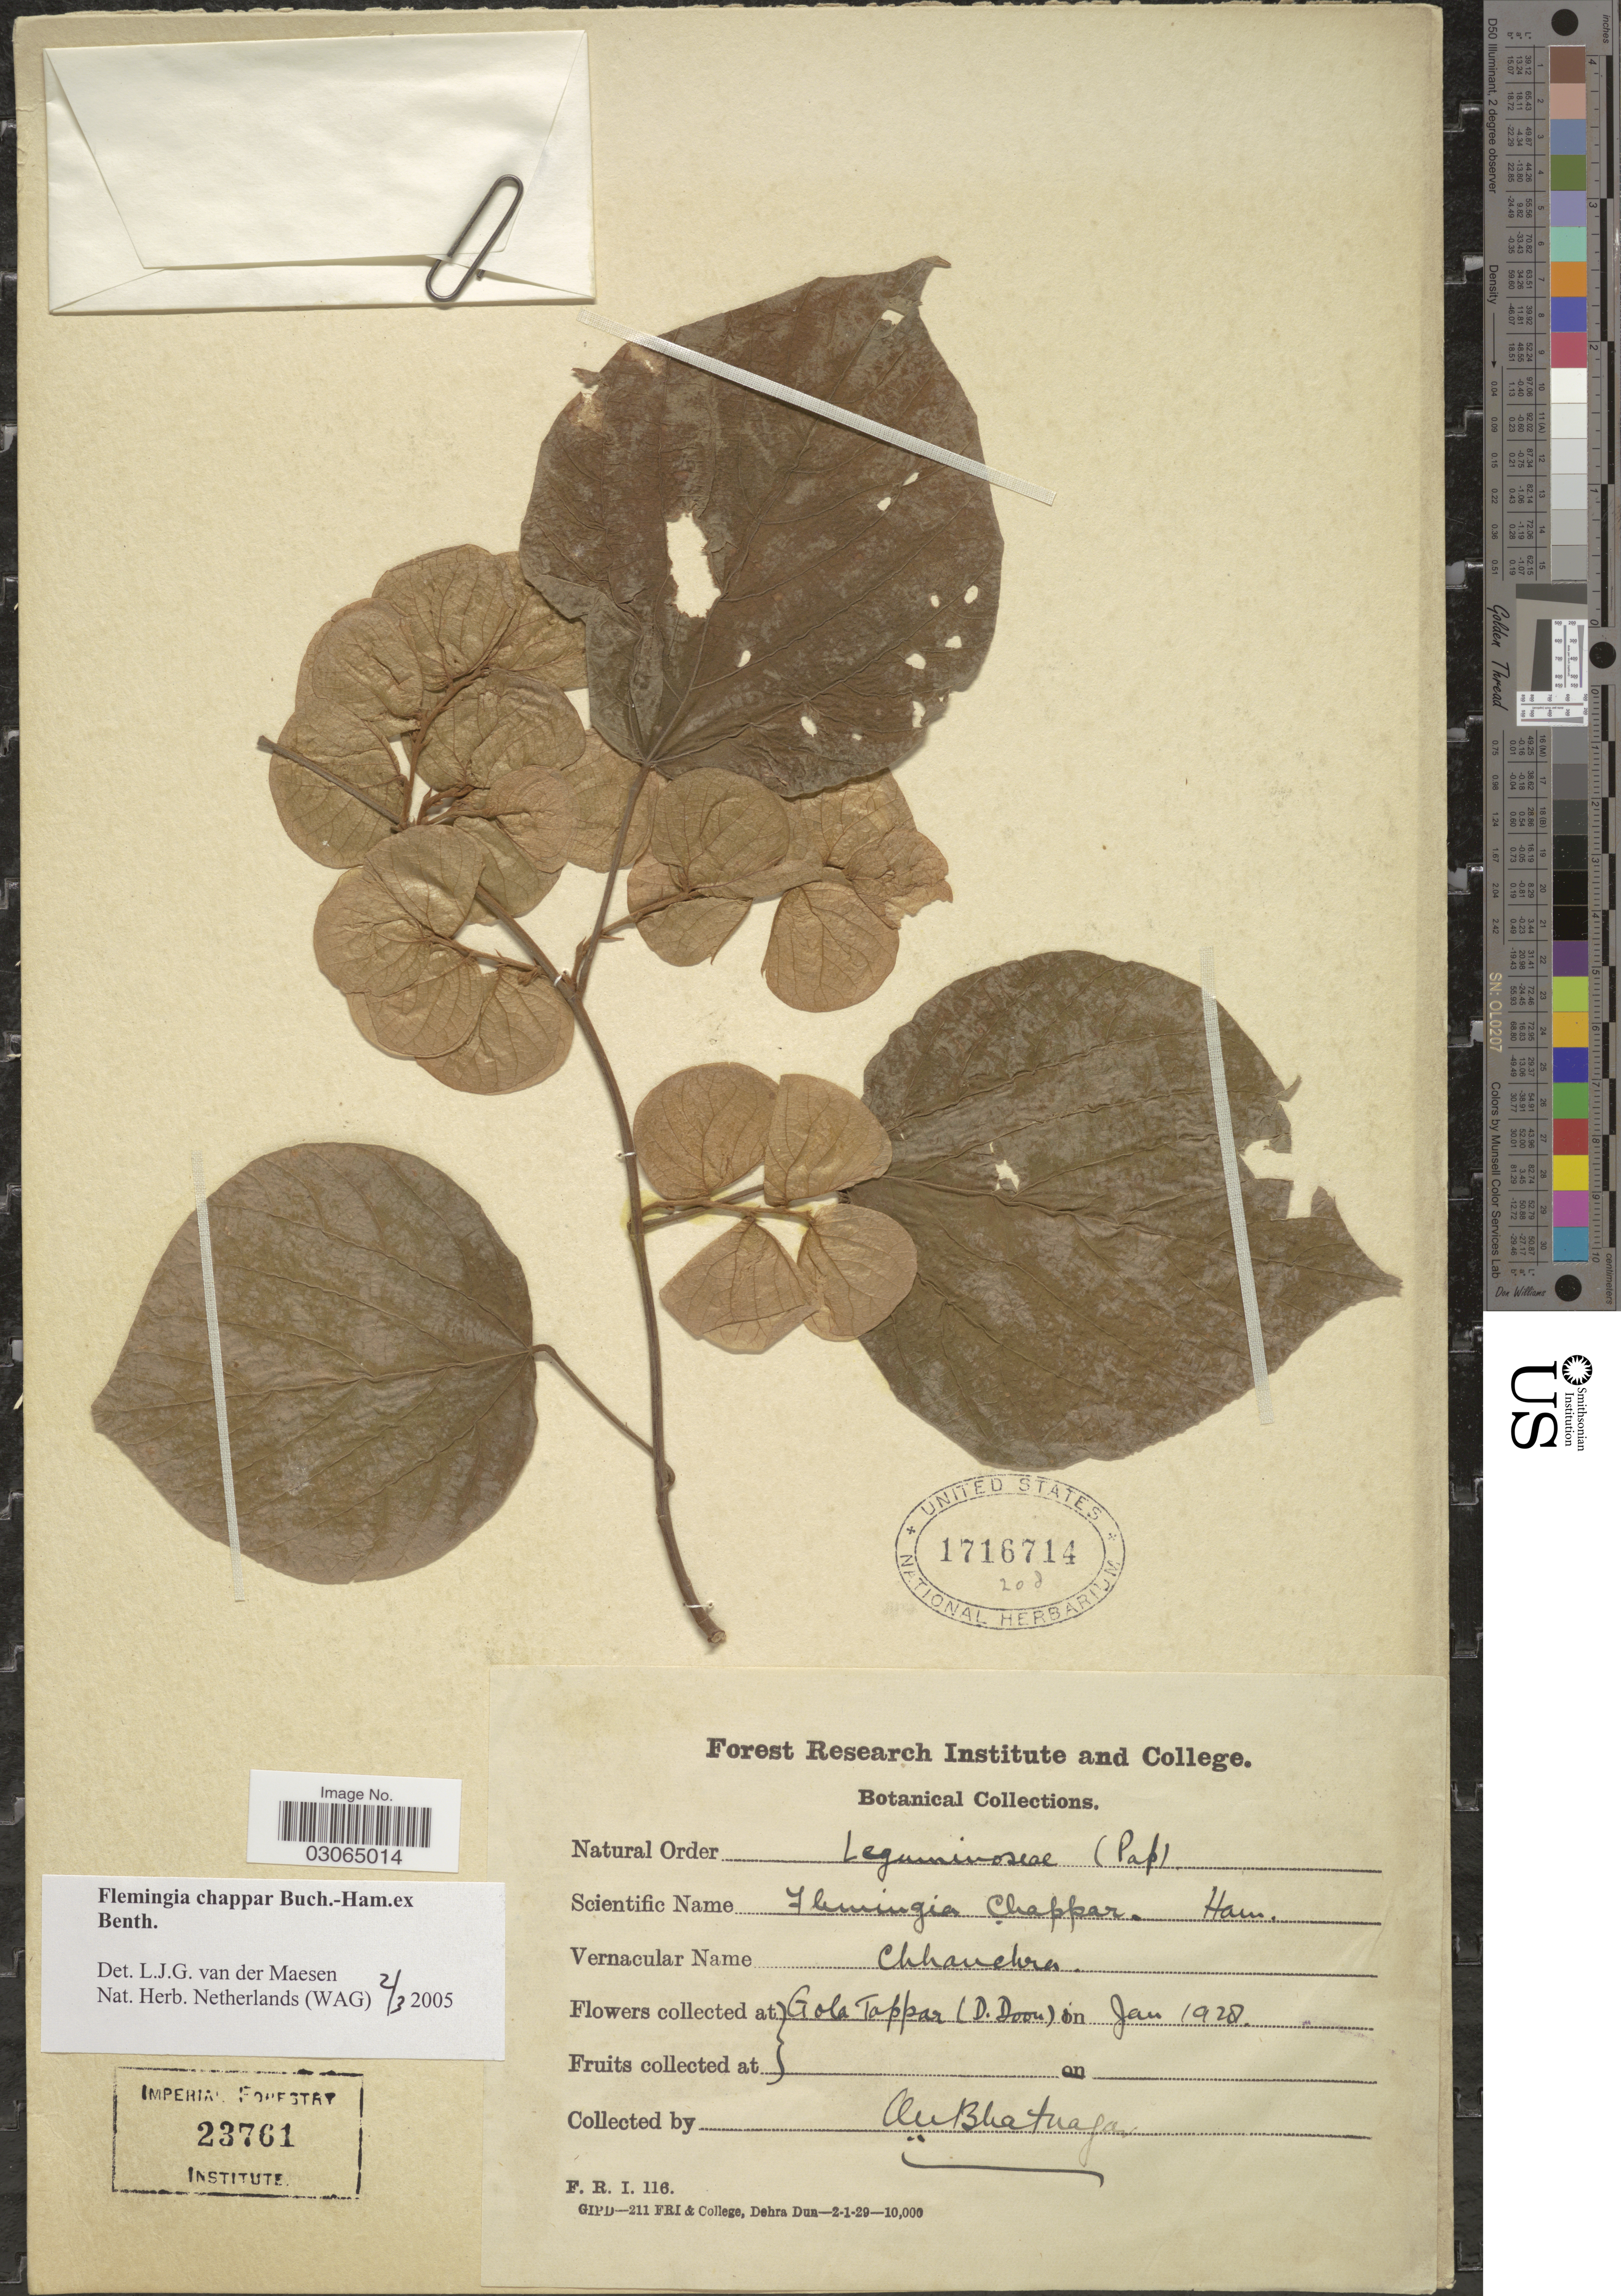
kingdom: Plantae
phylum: Tracheophyta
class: Magnoliopsida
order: Fabales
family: Fabaceae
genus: Flemingia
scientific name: Flemingia chappar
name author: Benth.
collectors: Bhatnagar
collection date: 1928-01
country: India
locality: Gola Tappar (D. Doon).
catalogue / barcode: US 1716714